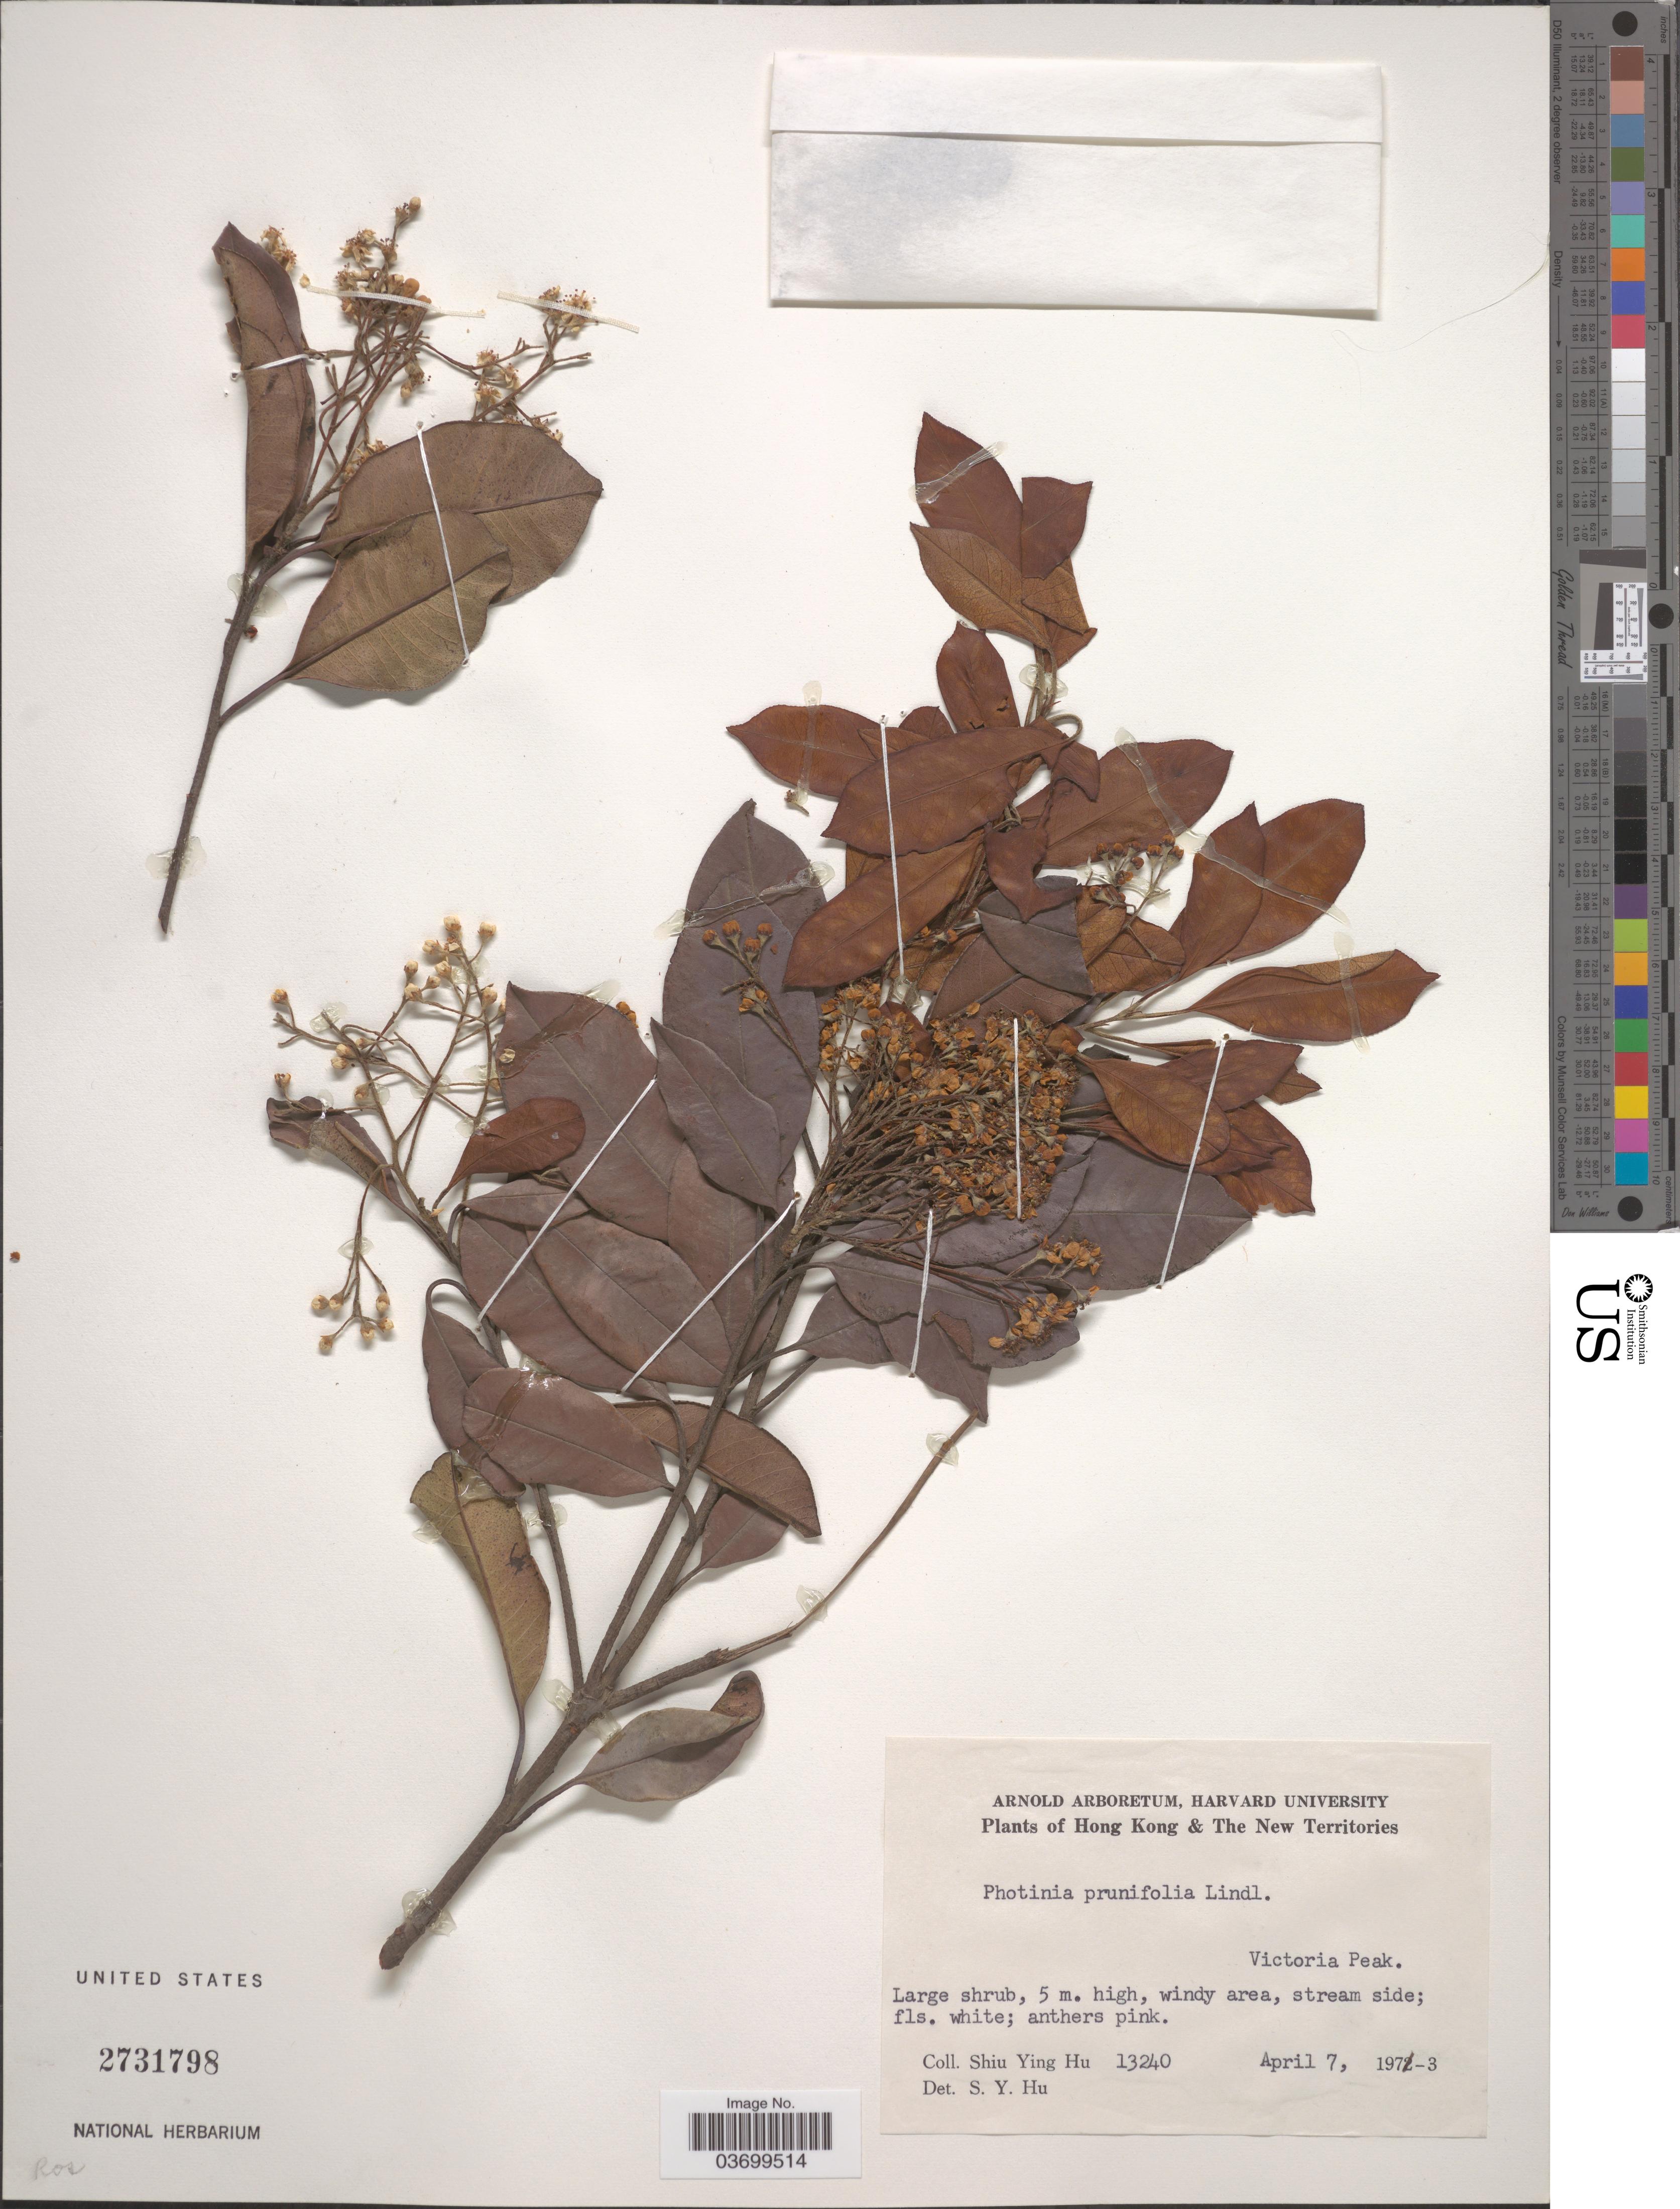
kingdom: Plantae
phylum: Tracheophyta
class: Magnoliopsida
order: Rosales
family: Rosaceae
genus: Photinia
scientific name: Photinia prunifolia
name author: (Hook. & Arn.) Lindl.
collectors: S. Y. Hu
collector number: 13240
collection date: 1973-04-07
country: China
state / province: Hong Kong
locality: The New Territories. Victoria Peak.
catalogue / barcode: US 2731798